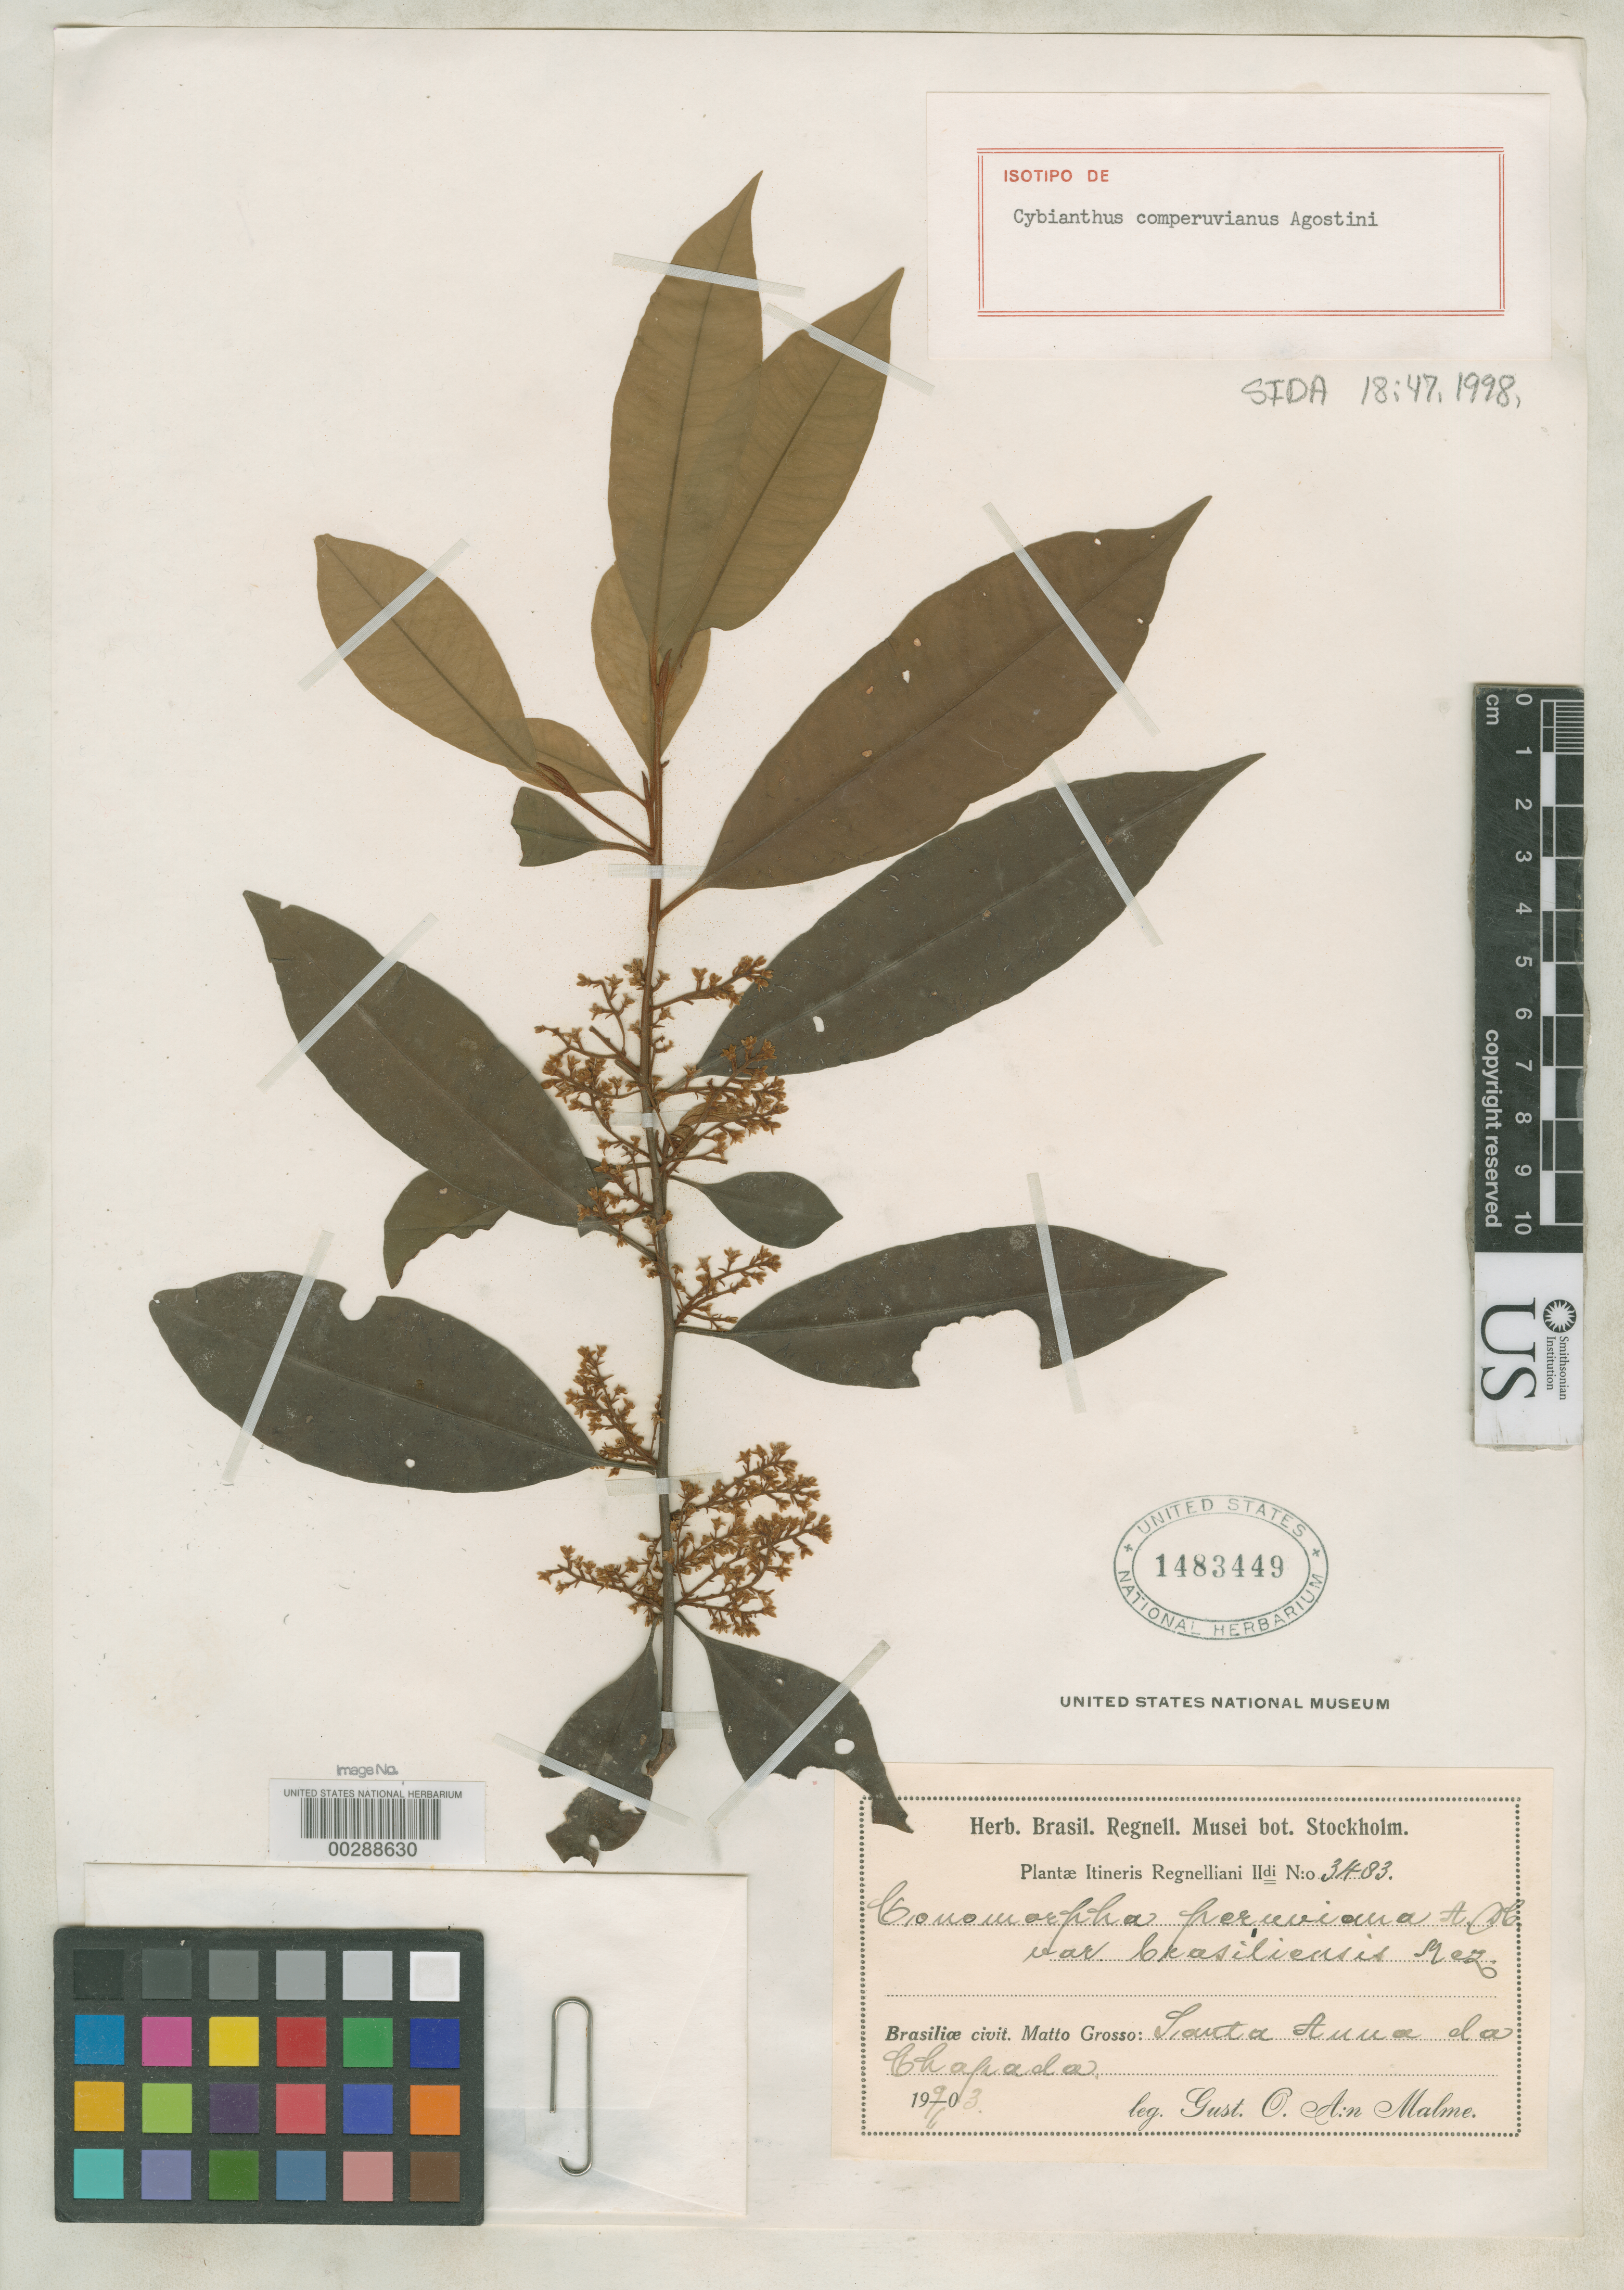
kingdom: Plantae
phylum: Tracheophyta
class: Magnoliopsida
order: Ericales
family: Primulaceae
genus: Cybianthus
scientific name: Cybianthus comperuvianus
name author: Pipoly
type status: Isotype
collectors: G. O. A. Malme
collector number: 3483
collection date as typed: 1903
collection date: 1903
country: Brazil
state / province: Mato Grosso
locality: Santa Anna da Chapada.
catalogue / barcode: US 1483449